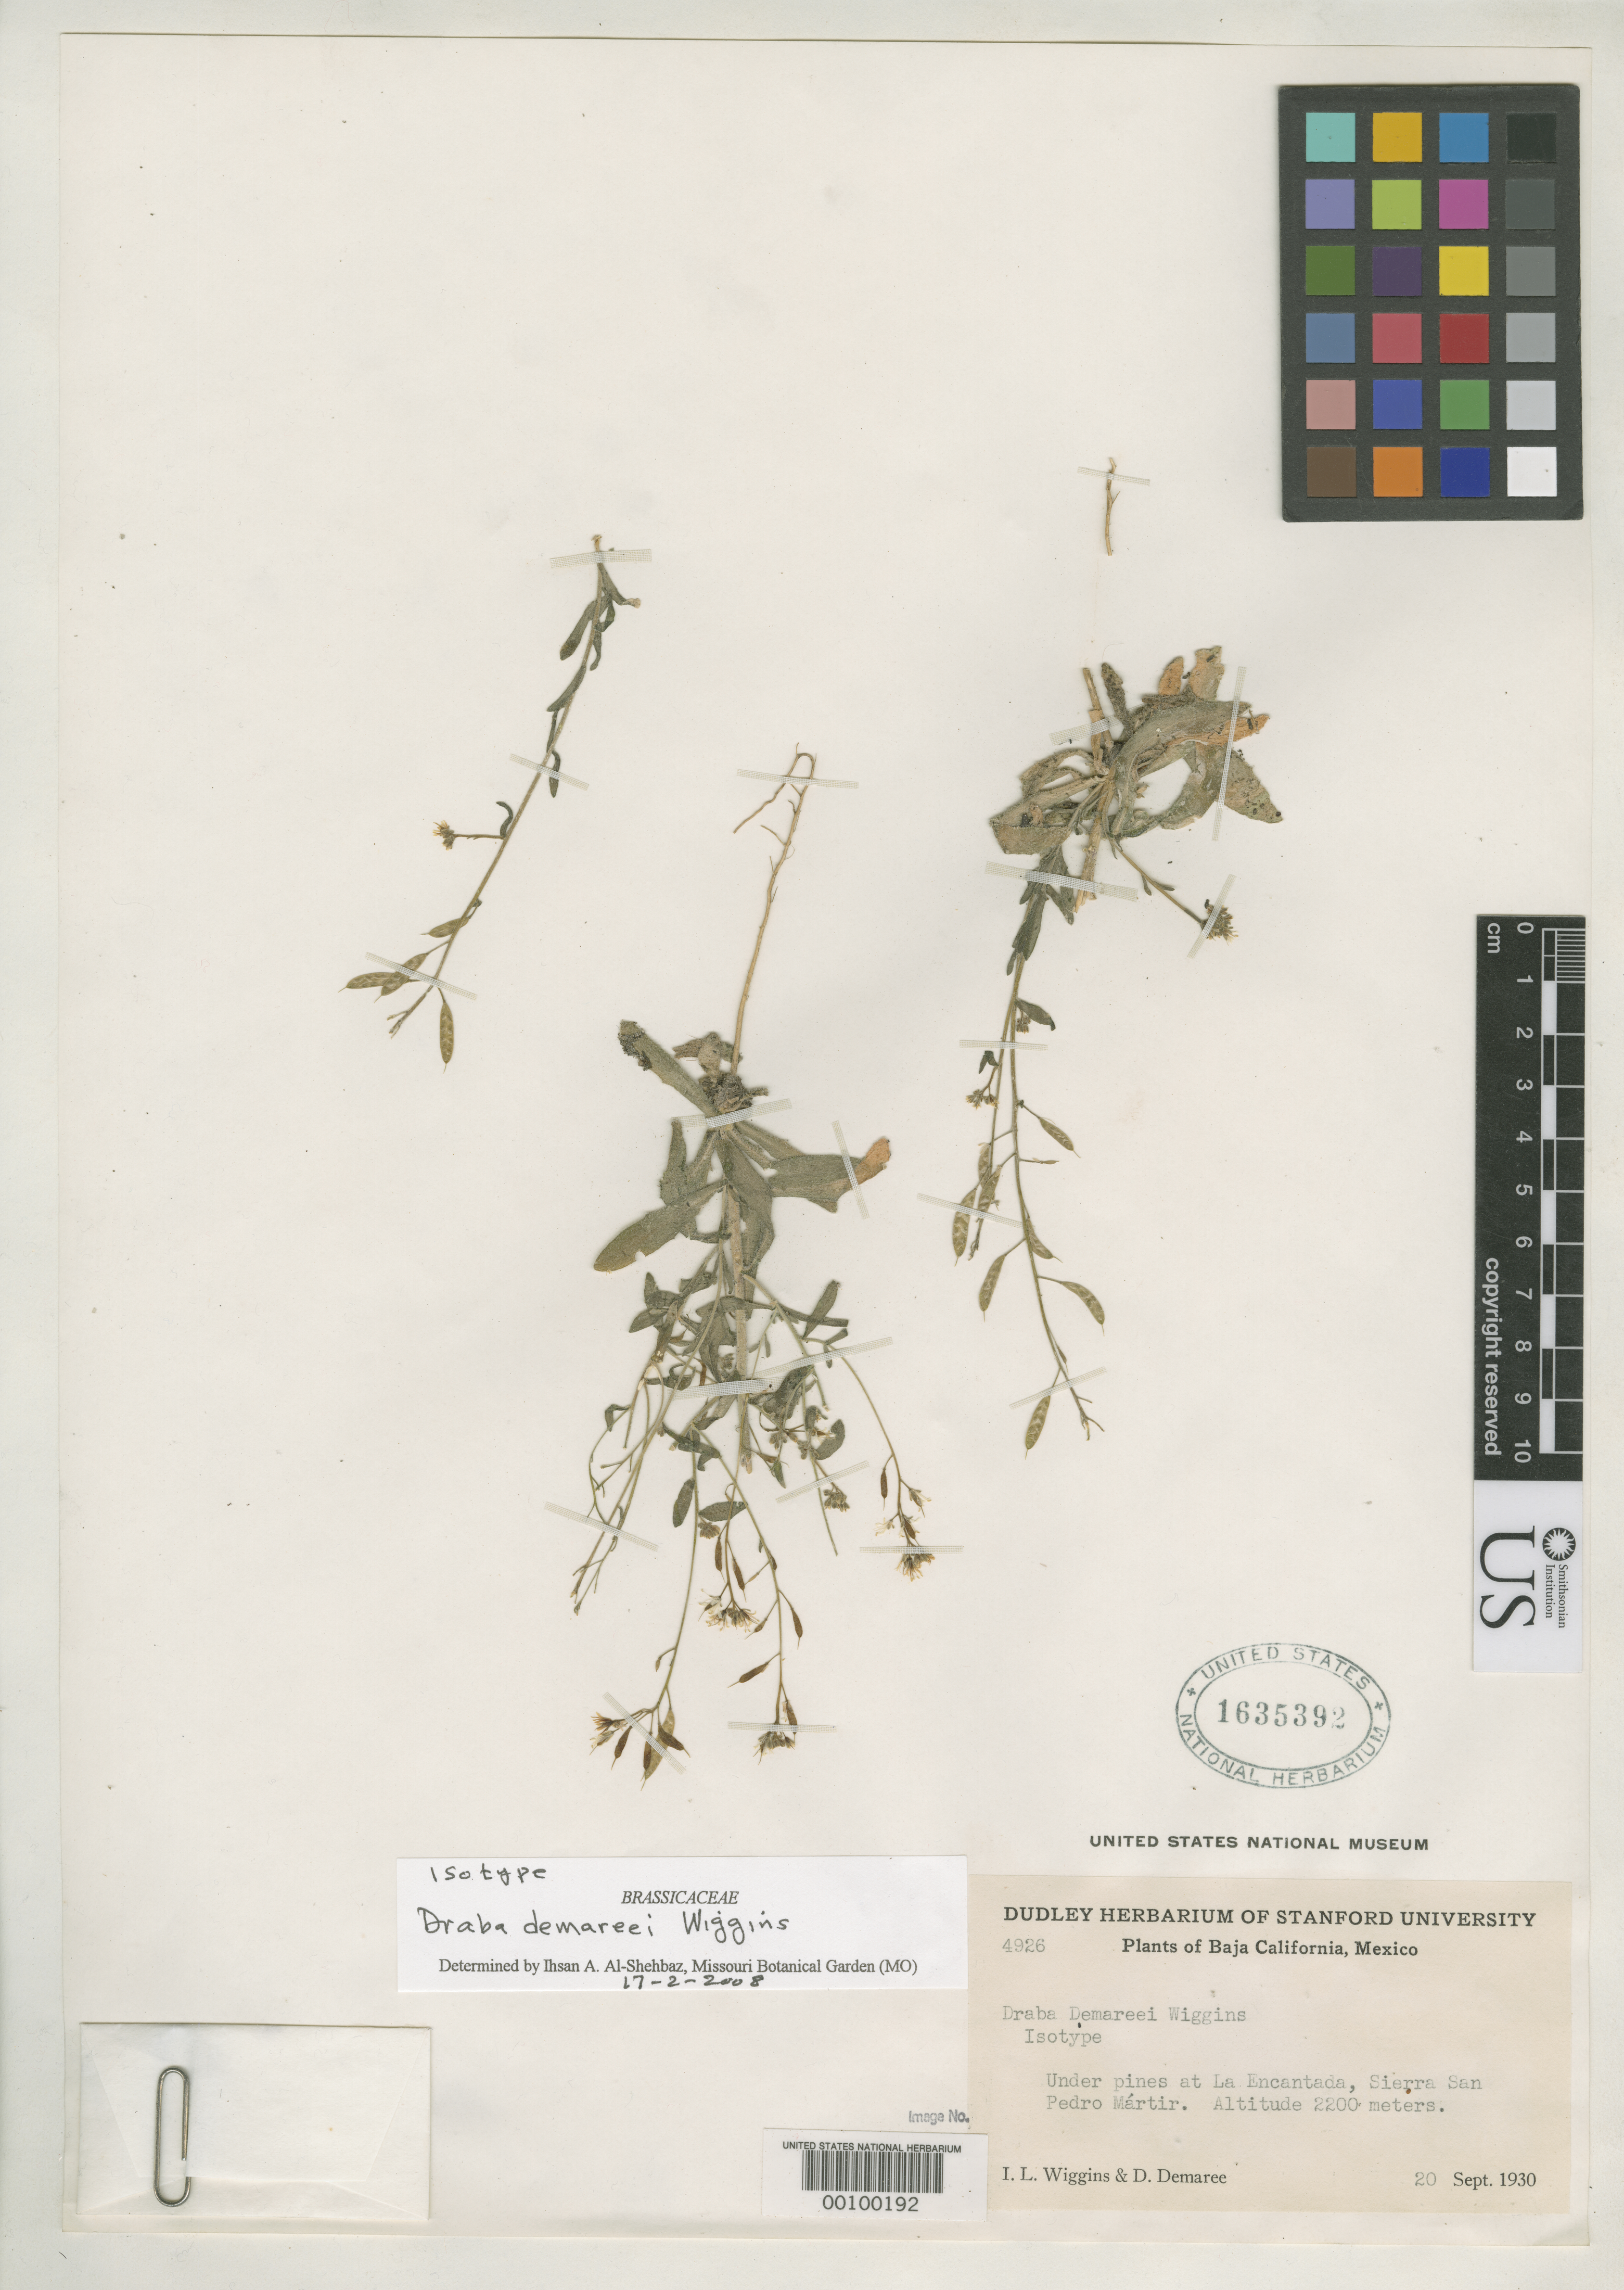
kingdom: Plantae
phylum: Tracheophyta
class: Magnoliopsida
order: Brassicales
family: Brassicaceae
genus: Draba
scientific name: Draba demareei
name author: Wiggins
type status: Isotype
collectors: I. L. Wiggins & D. Demaree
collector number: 4926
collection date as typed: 20 Sep 1930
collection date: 1930-09-20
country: Mexico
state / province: Baja California Norte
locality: Sierra San Pedro Martir, La Encantada.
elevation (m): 2200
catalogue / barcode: US 1635392